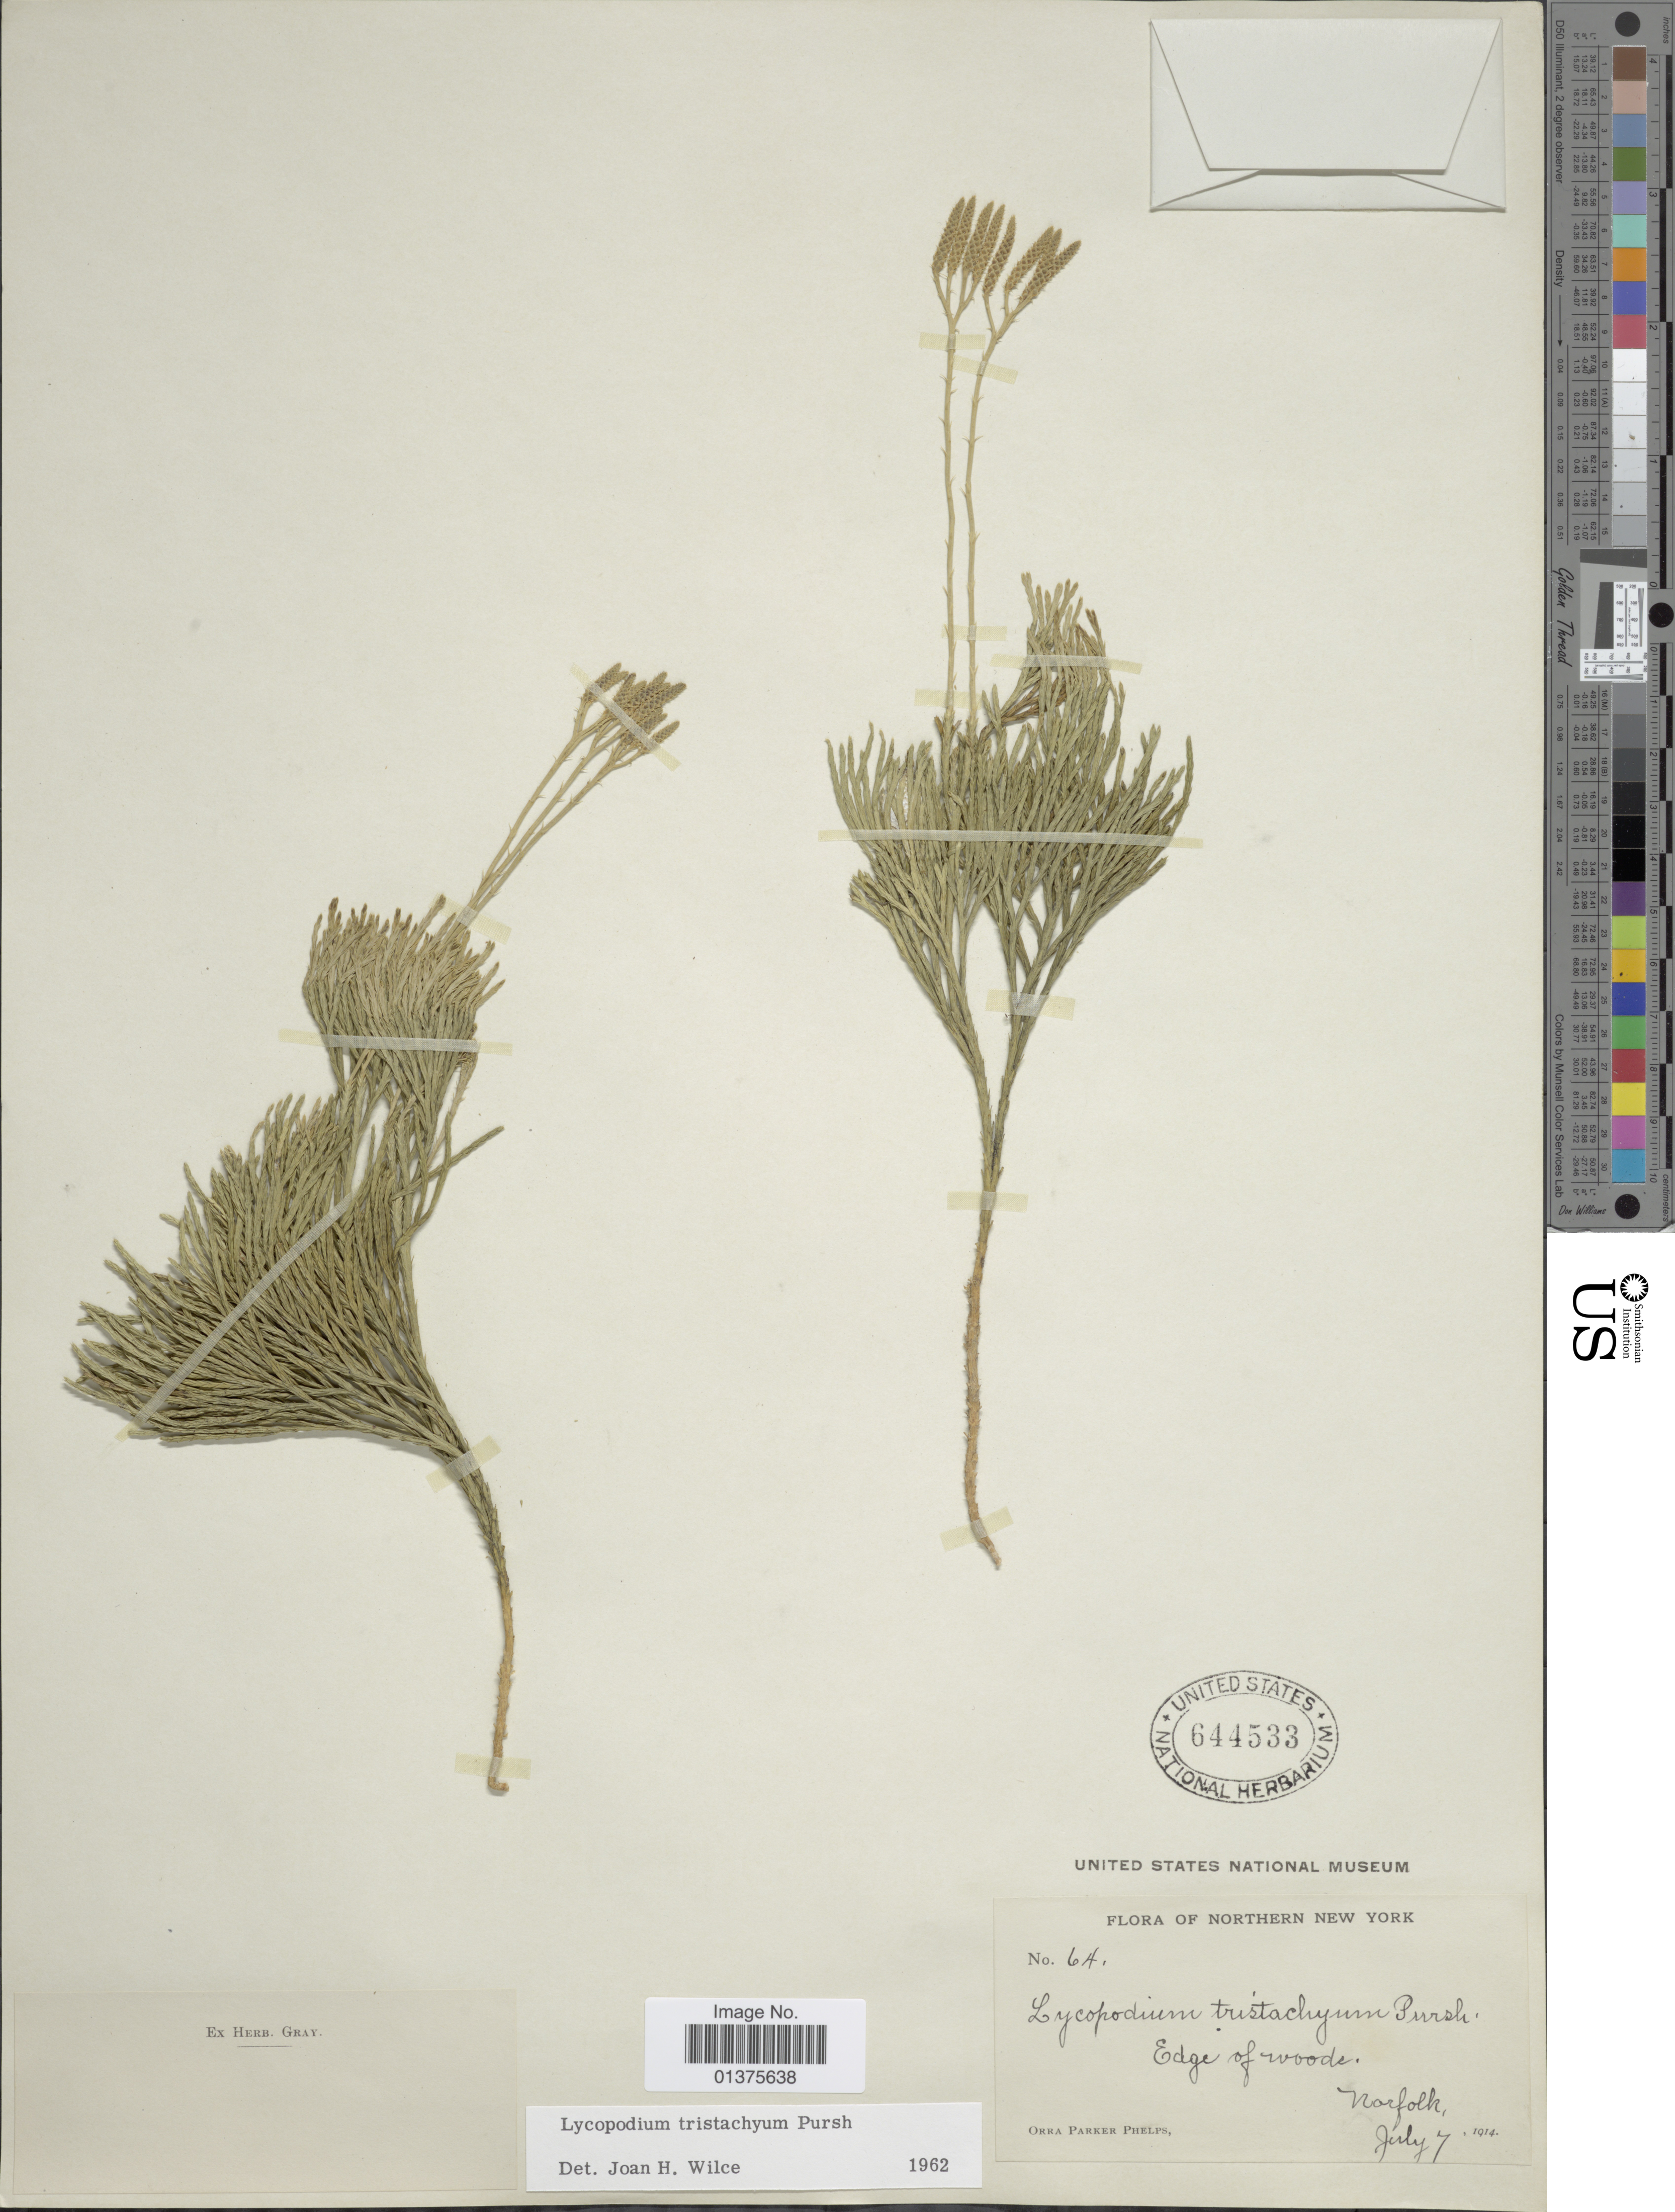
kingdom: Plantae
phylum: Tracheophyta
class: Lycopodiopsida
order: Lycopodiales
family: Lycopodiaceae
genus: Diphasiastrum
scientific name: Diphasiastrum tristachyum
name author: (Pursh) Holub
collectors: O. P. Phelps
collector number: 64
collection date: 1914-07-07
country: United States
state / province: New York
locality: Northern of New York, Edge of woods, Norfolk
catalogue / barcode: US 644533